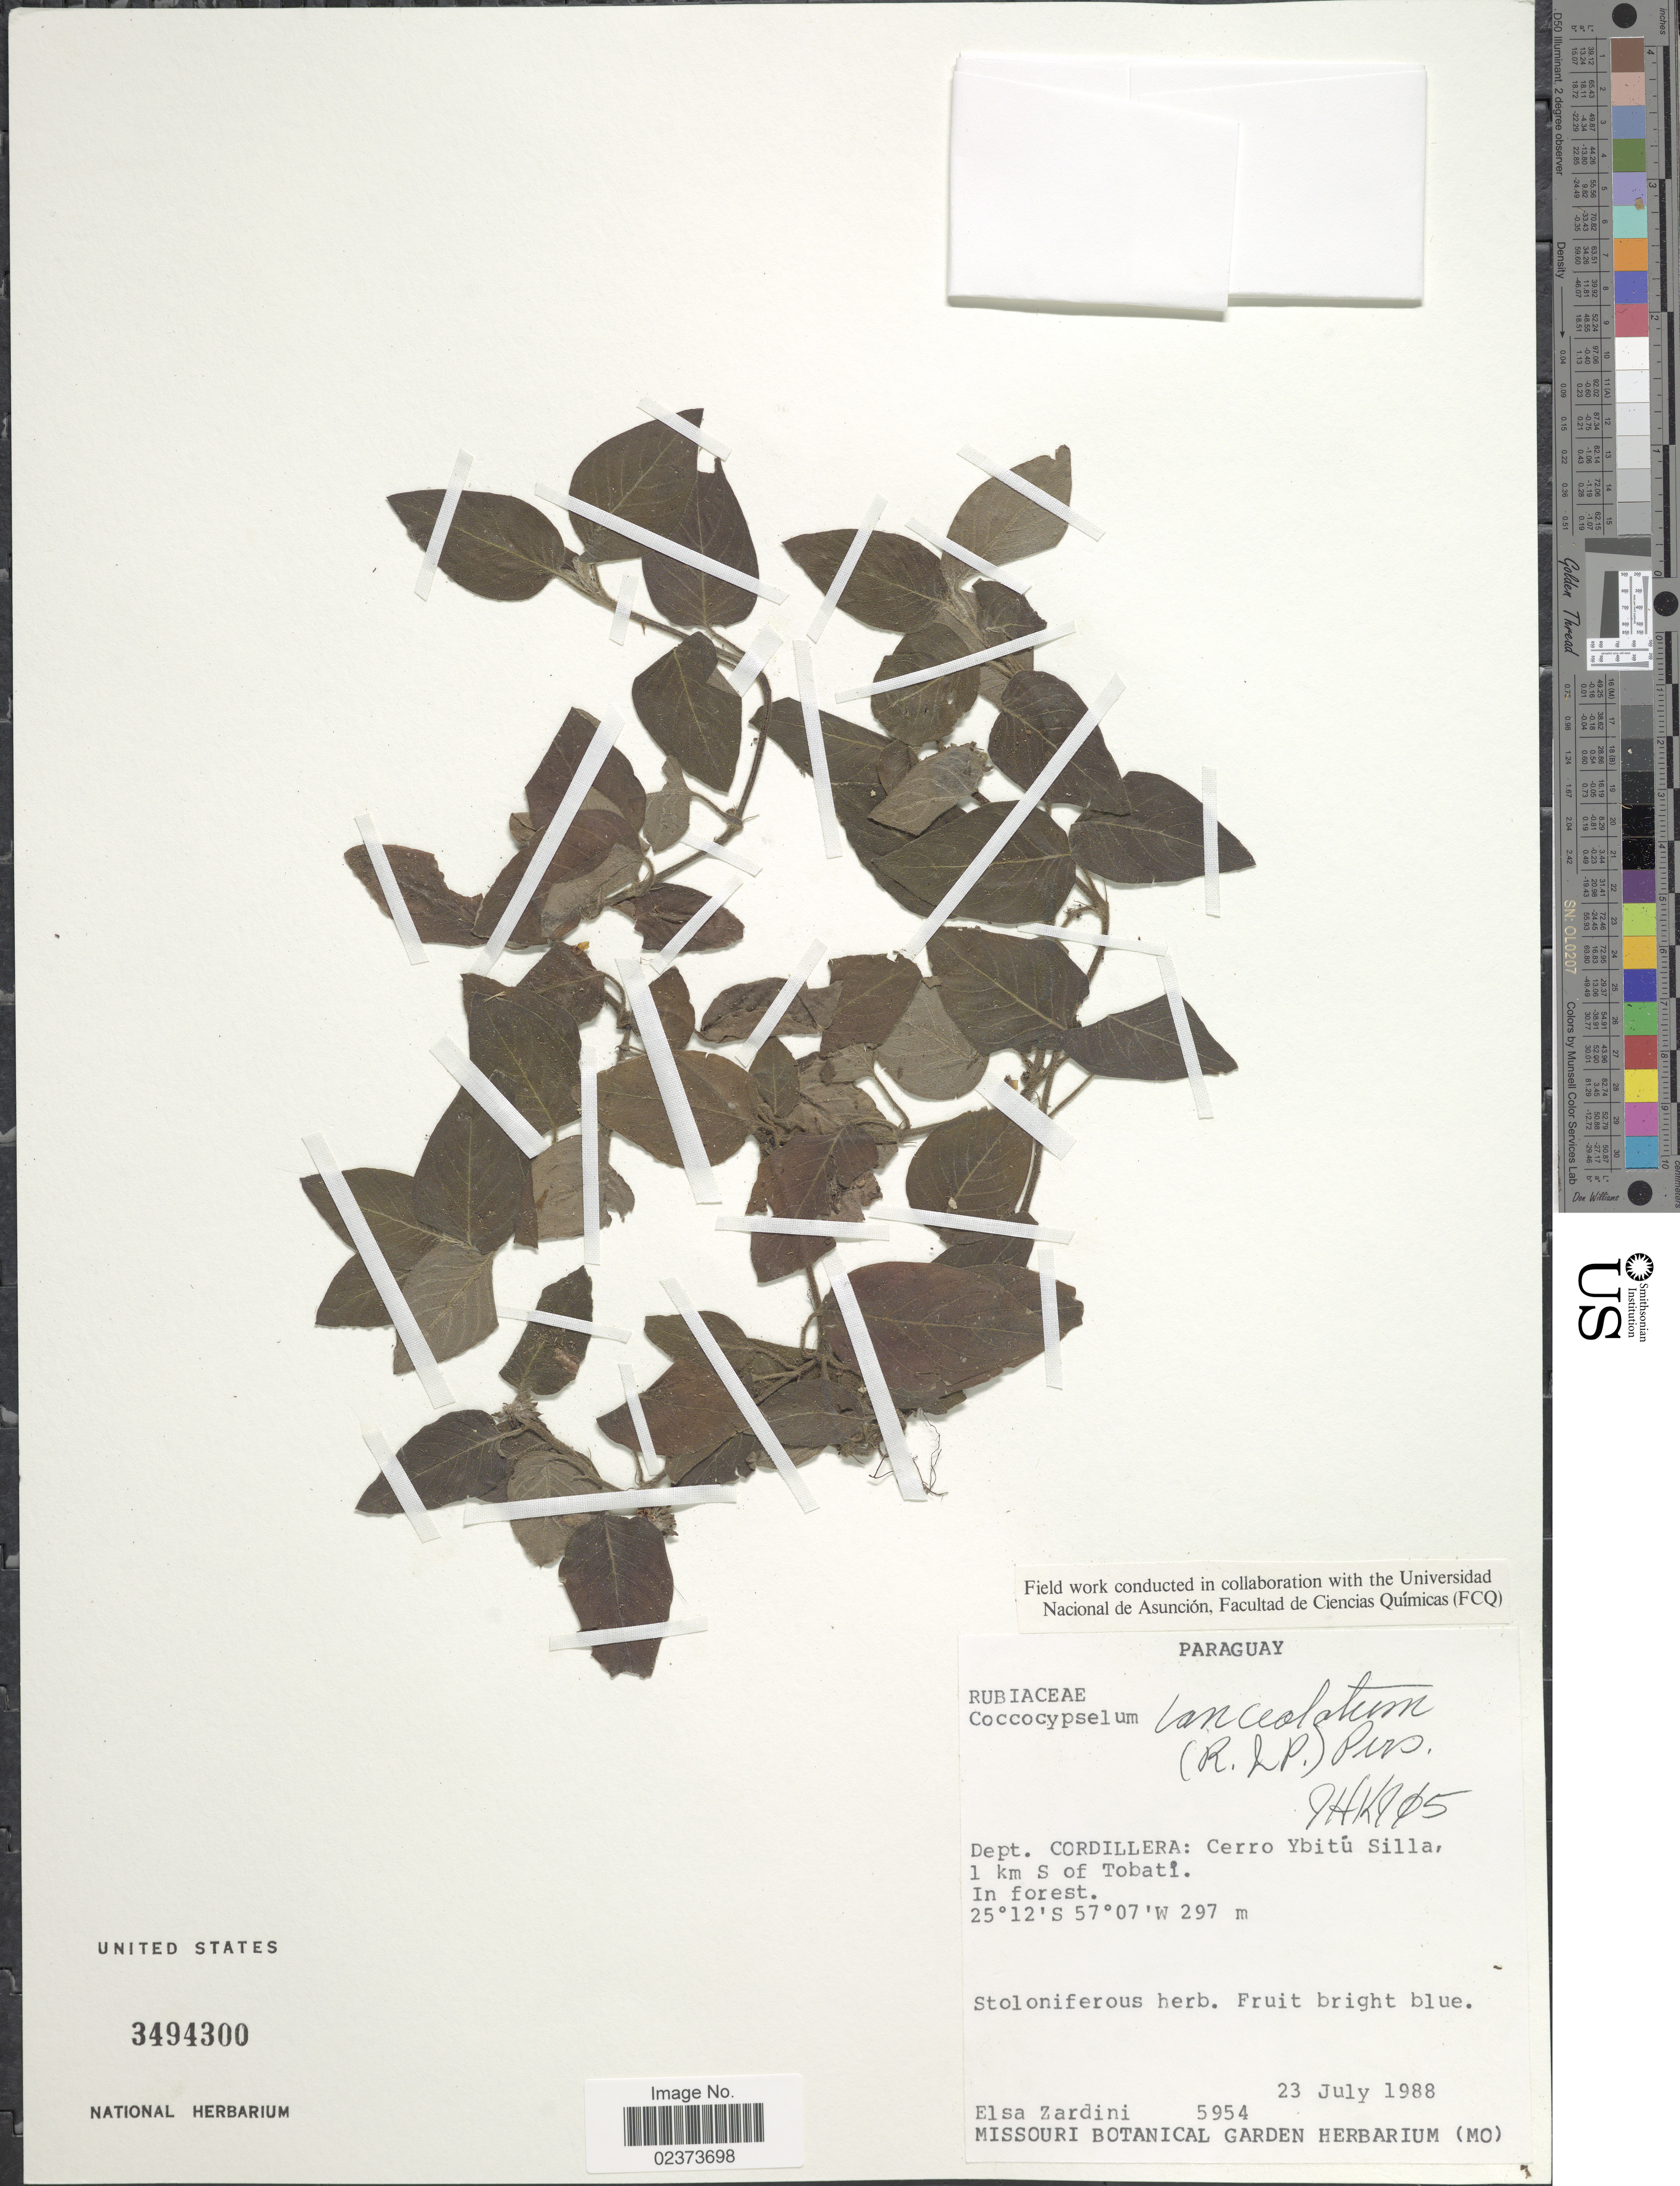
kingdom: Plantae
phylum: Tracheophyta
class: Magnoliopsida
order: Gentianales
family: Rubiaceae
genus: Coccocypselum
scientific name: Coccocypselum lanceolatum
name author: (Ruiz & Pav.) Pers.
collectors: E. M. Zardini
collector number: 5954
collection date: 1988-07-23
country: Paraguay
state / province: Cordillera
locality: Cerro Ybitú Silla, 1 km S of Tobatí, In forest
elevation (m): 297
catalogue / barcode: US 3494300